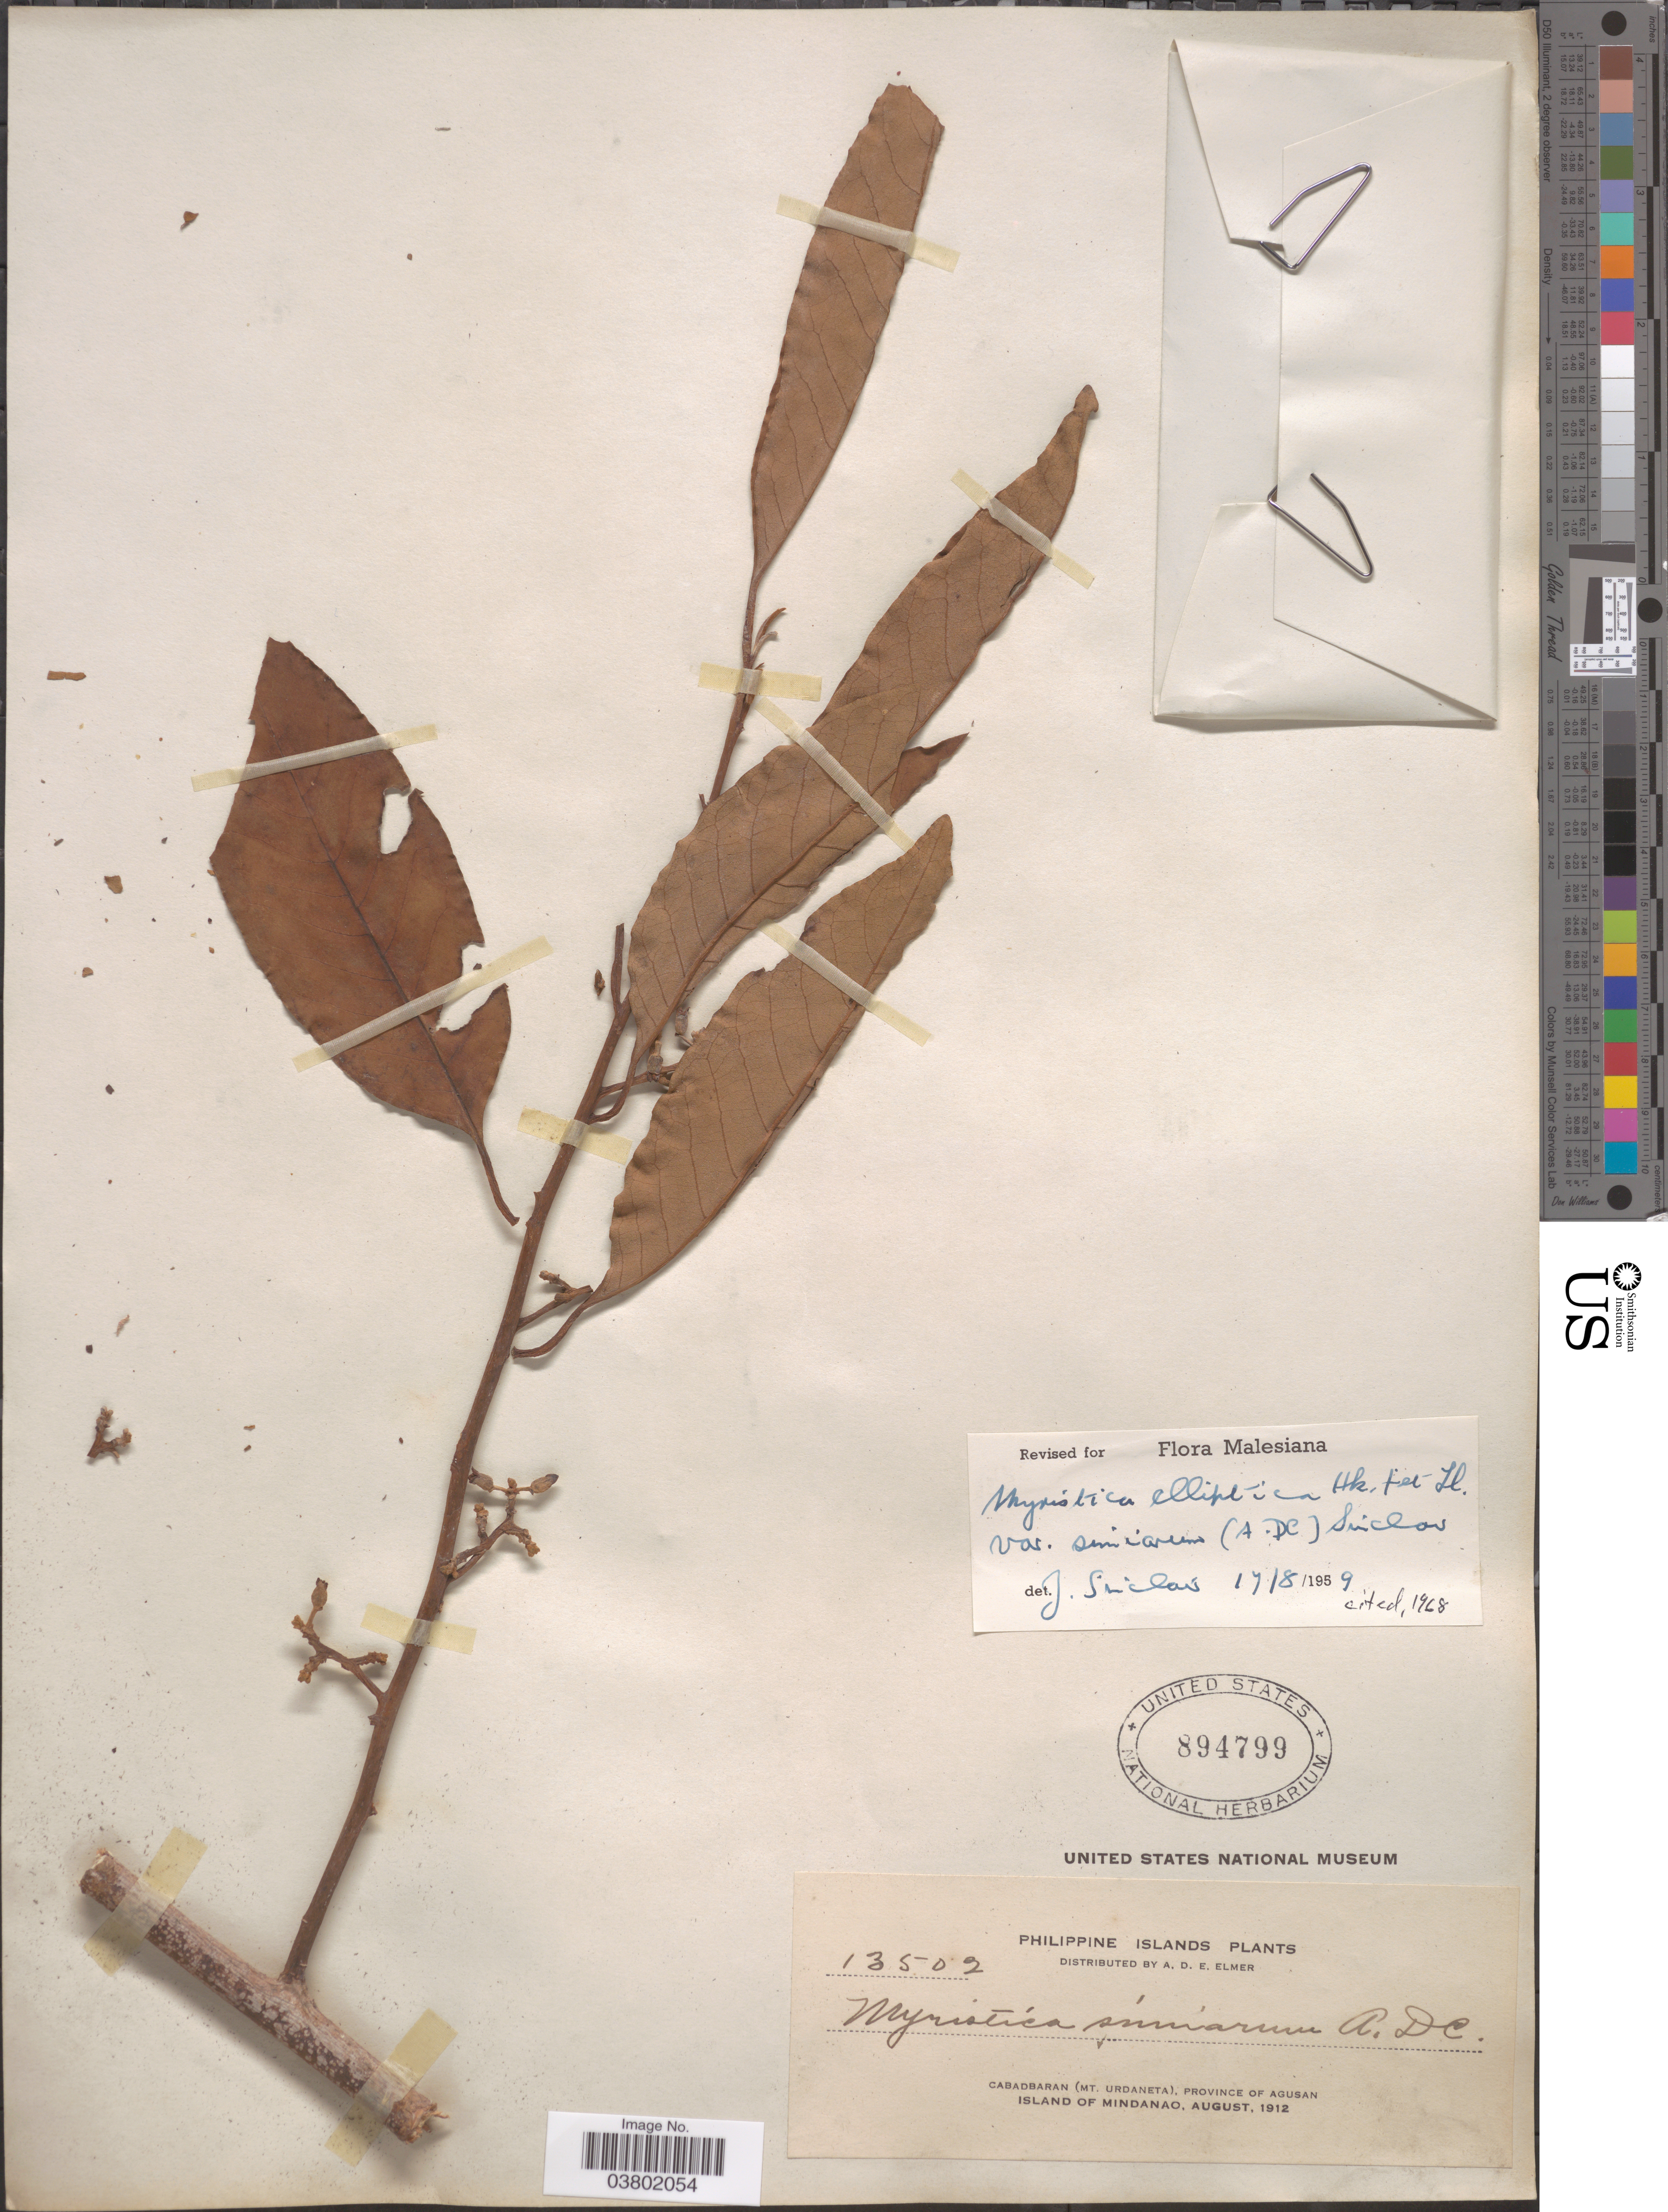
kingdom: Plantae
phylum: Tracheophyta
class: Magnoliopsida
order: Magnoliales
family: Myristicaceae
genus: Myristica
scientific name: Myristica elliptica var. simiarum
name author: (A. DC.) J. Sinclair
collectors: A. D. E. Elmer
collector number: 13502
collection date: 1912-08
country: Philippines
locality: Philippine Islands. Cabadbaran (Mt. Urdaneta), Province of Agusan. Island of Mindanao.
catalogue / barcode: US 894799